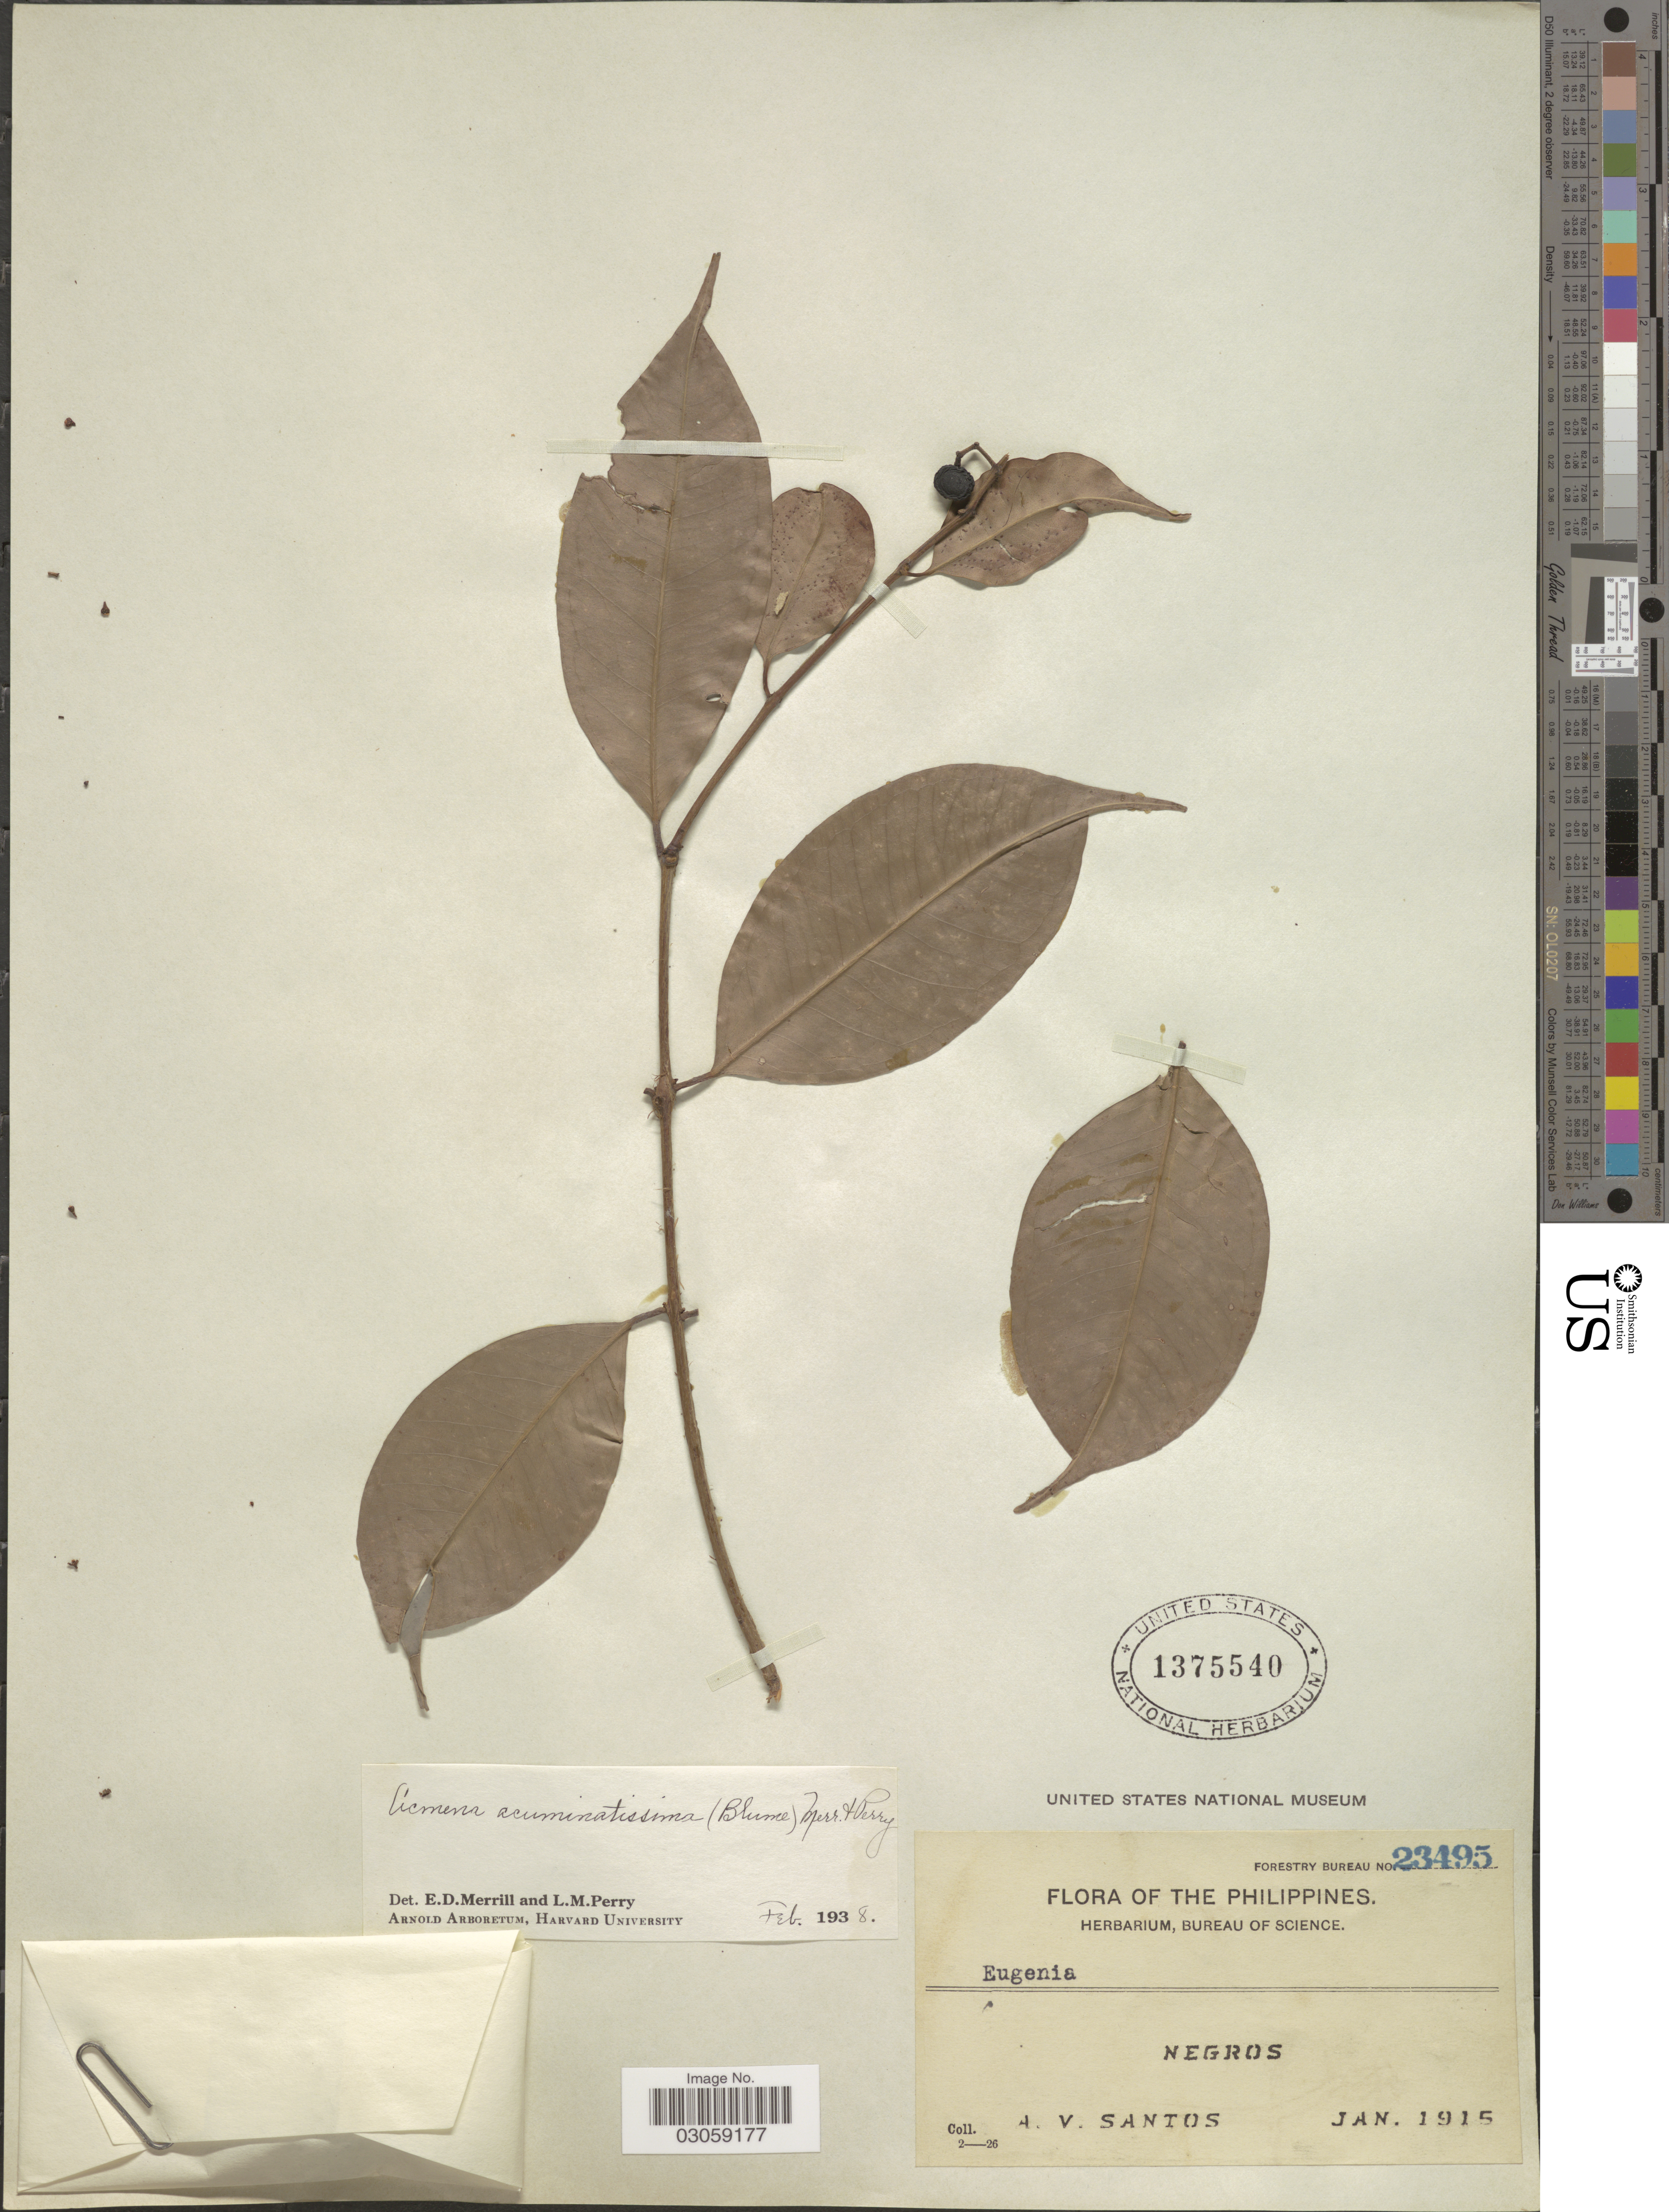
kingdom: Plantae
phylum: Tracheophyta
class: Magnoliopsida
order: Myrtales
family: Myrtaceae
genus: Syzygium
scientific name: Syzygium acuminatissimum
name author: (Blume) DC.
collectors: A. Santos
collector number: Forestry Bureau 23495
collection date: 1915-01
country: Philippines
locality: Negros.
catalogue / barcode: US 1375540